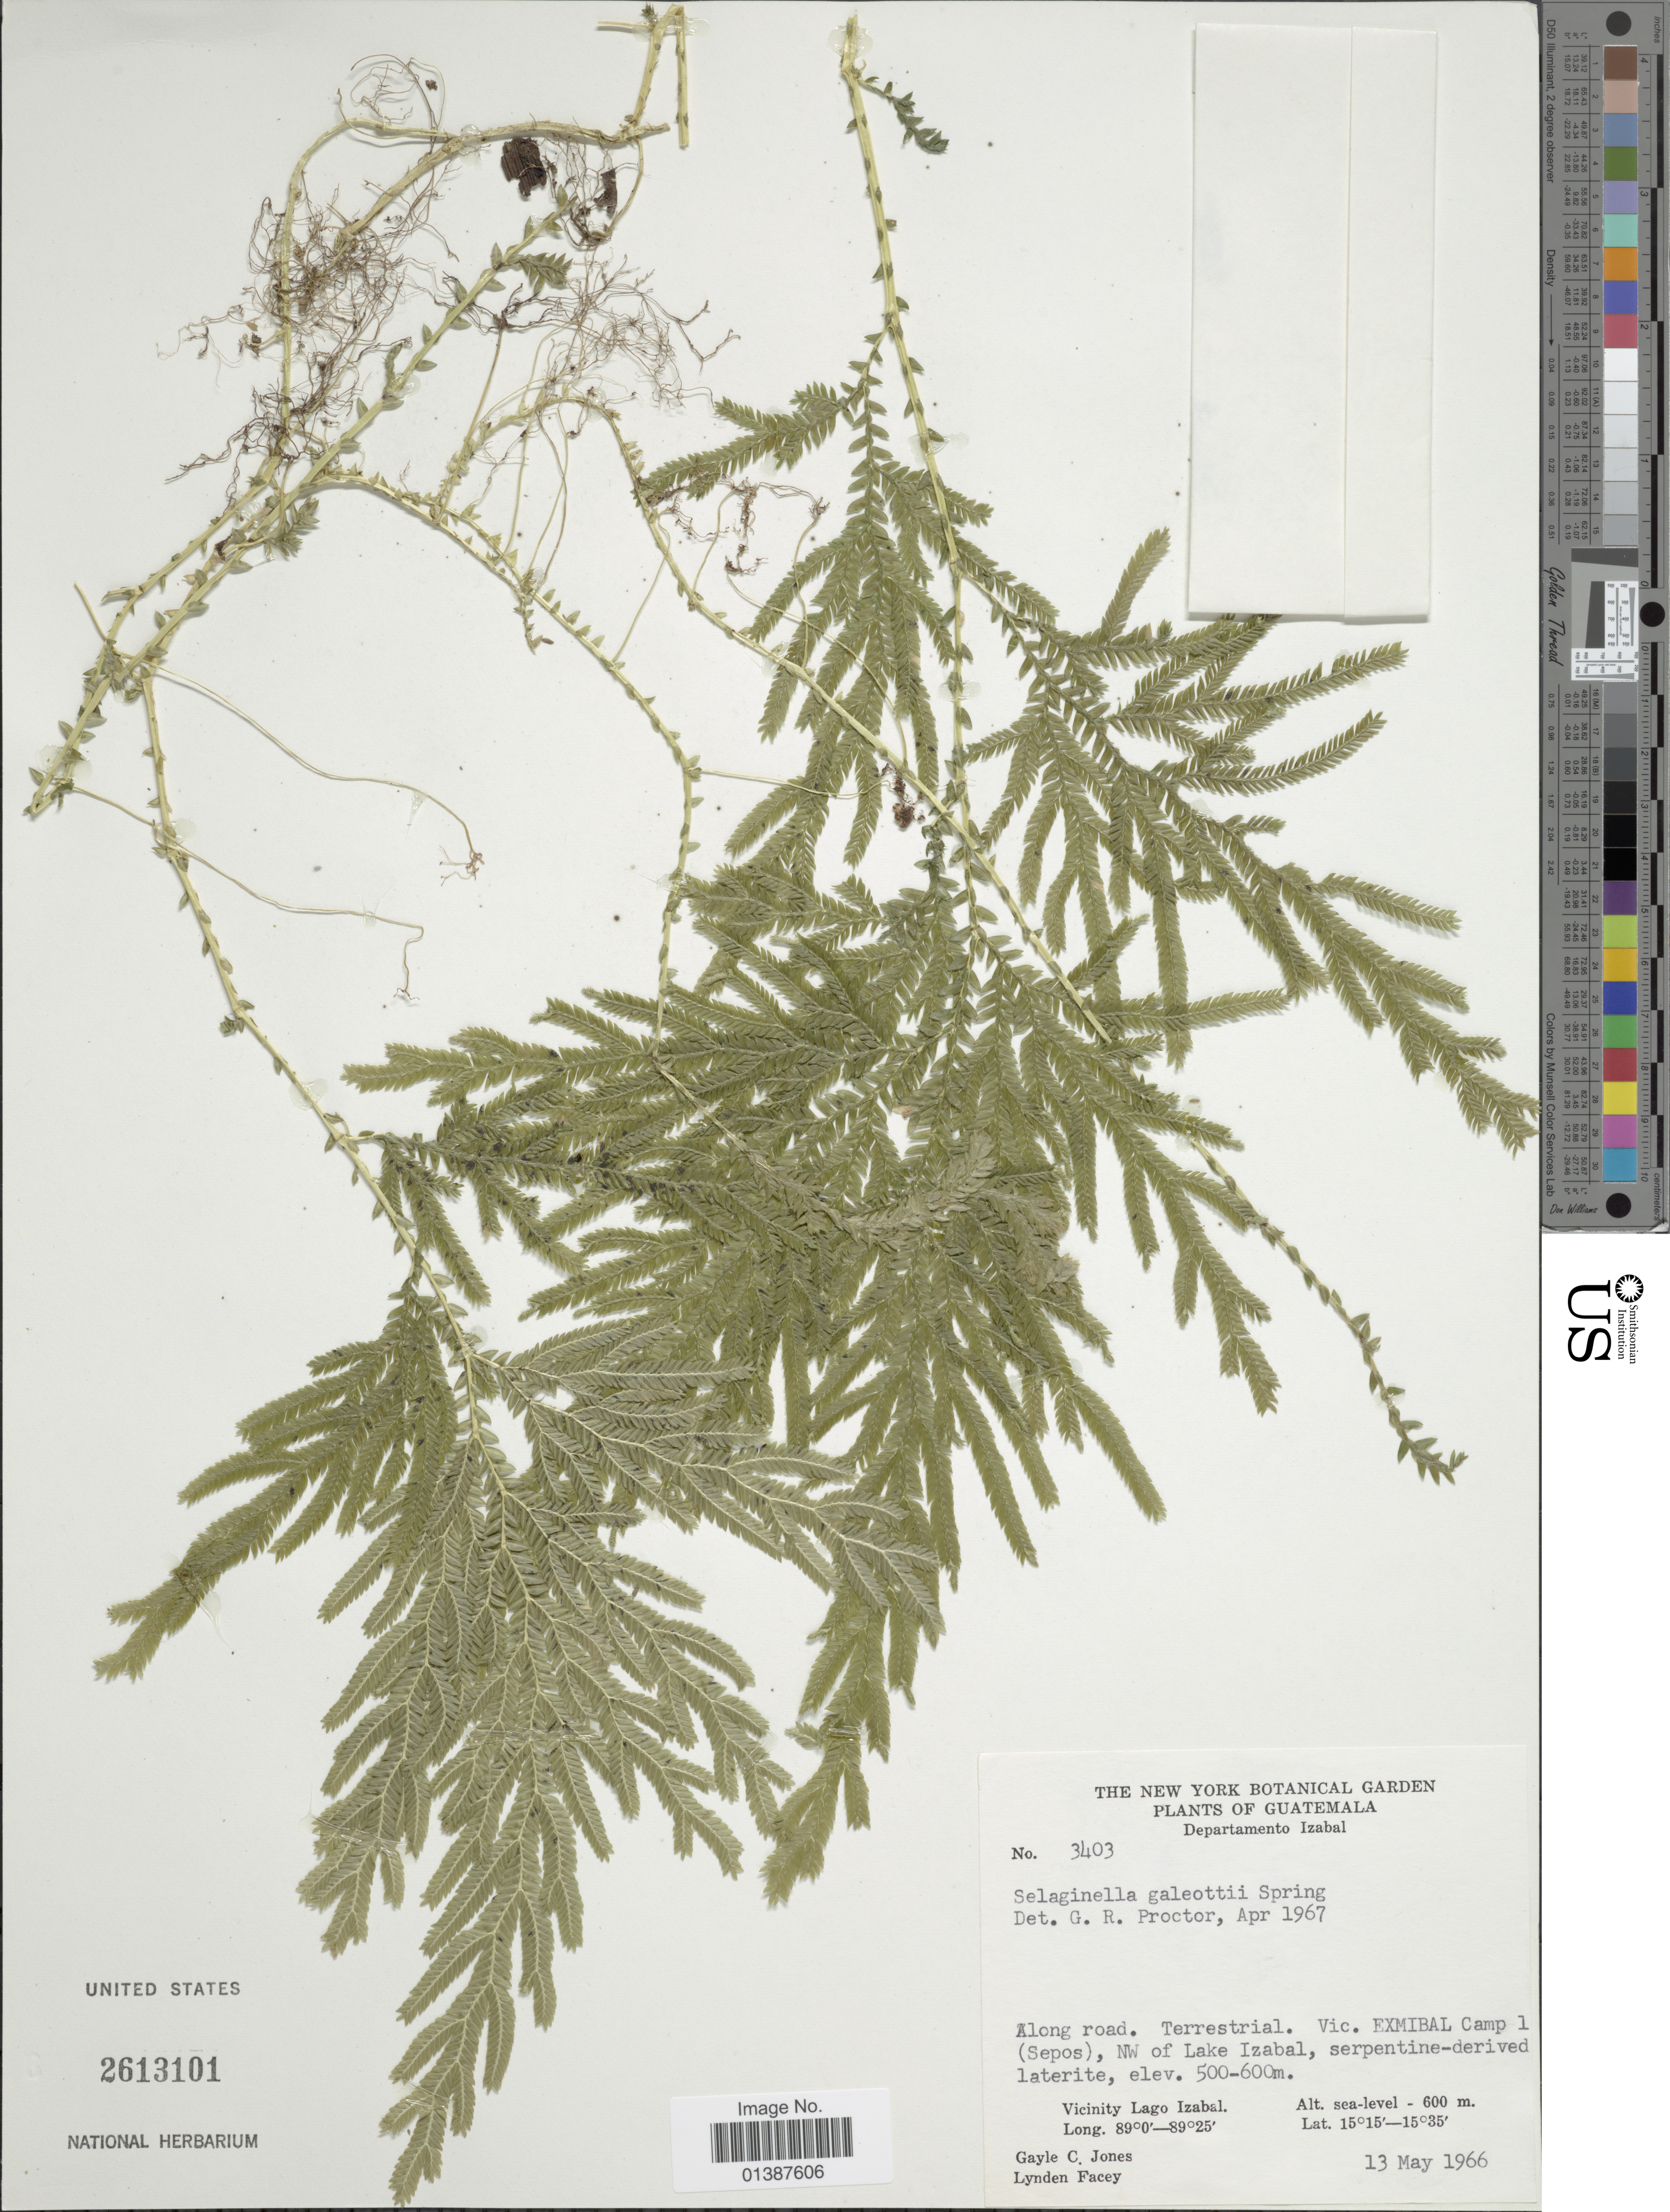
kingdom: Plantae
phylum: Tracheophyta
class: Lycopodiopsida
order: Selaginellales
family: Selaginellaceae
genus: Selaginella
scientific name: Selaginella galeottii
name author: Spring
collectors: G. C. Jones & L. Facey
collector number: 3403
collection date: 1966-05-13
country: Guatemala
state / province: Izabal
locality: Departamento Izabal, Along road, Terrestial. Vic Exmibal Camp 1 (Sepos), NW of Lake Izabal, Vicinity Lago Izabal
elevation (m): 500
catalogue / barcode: US 2613101